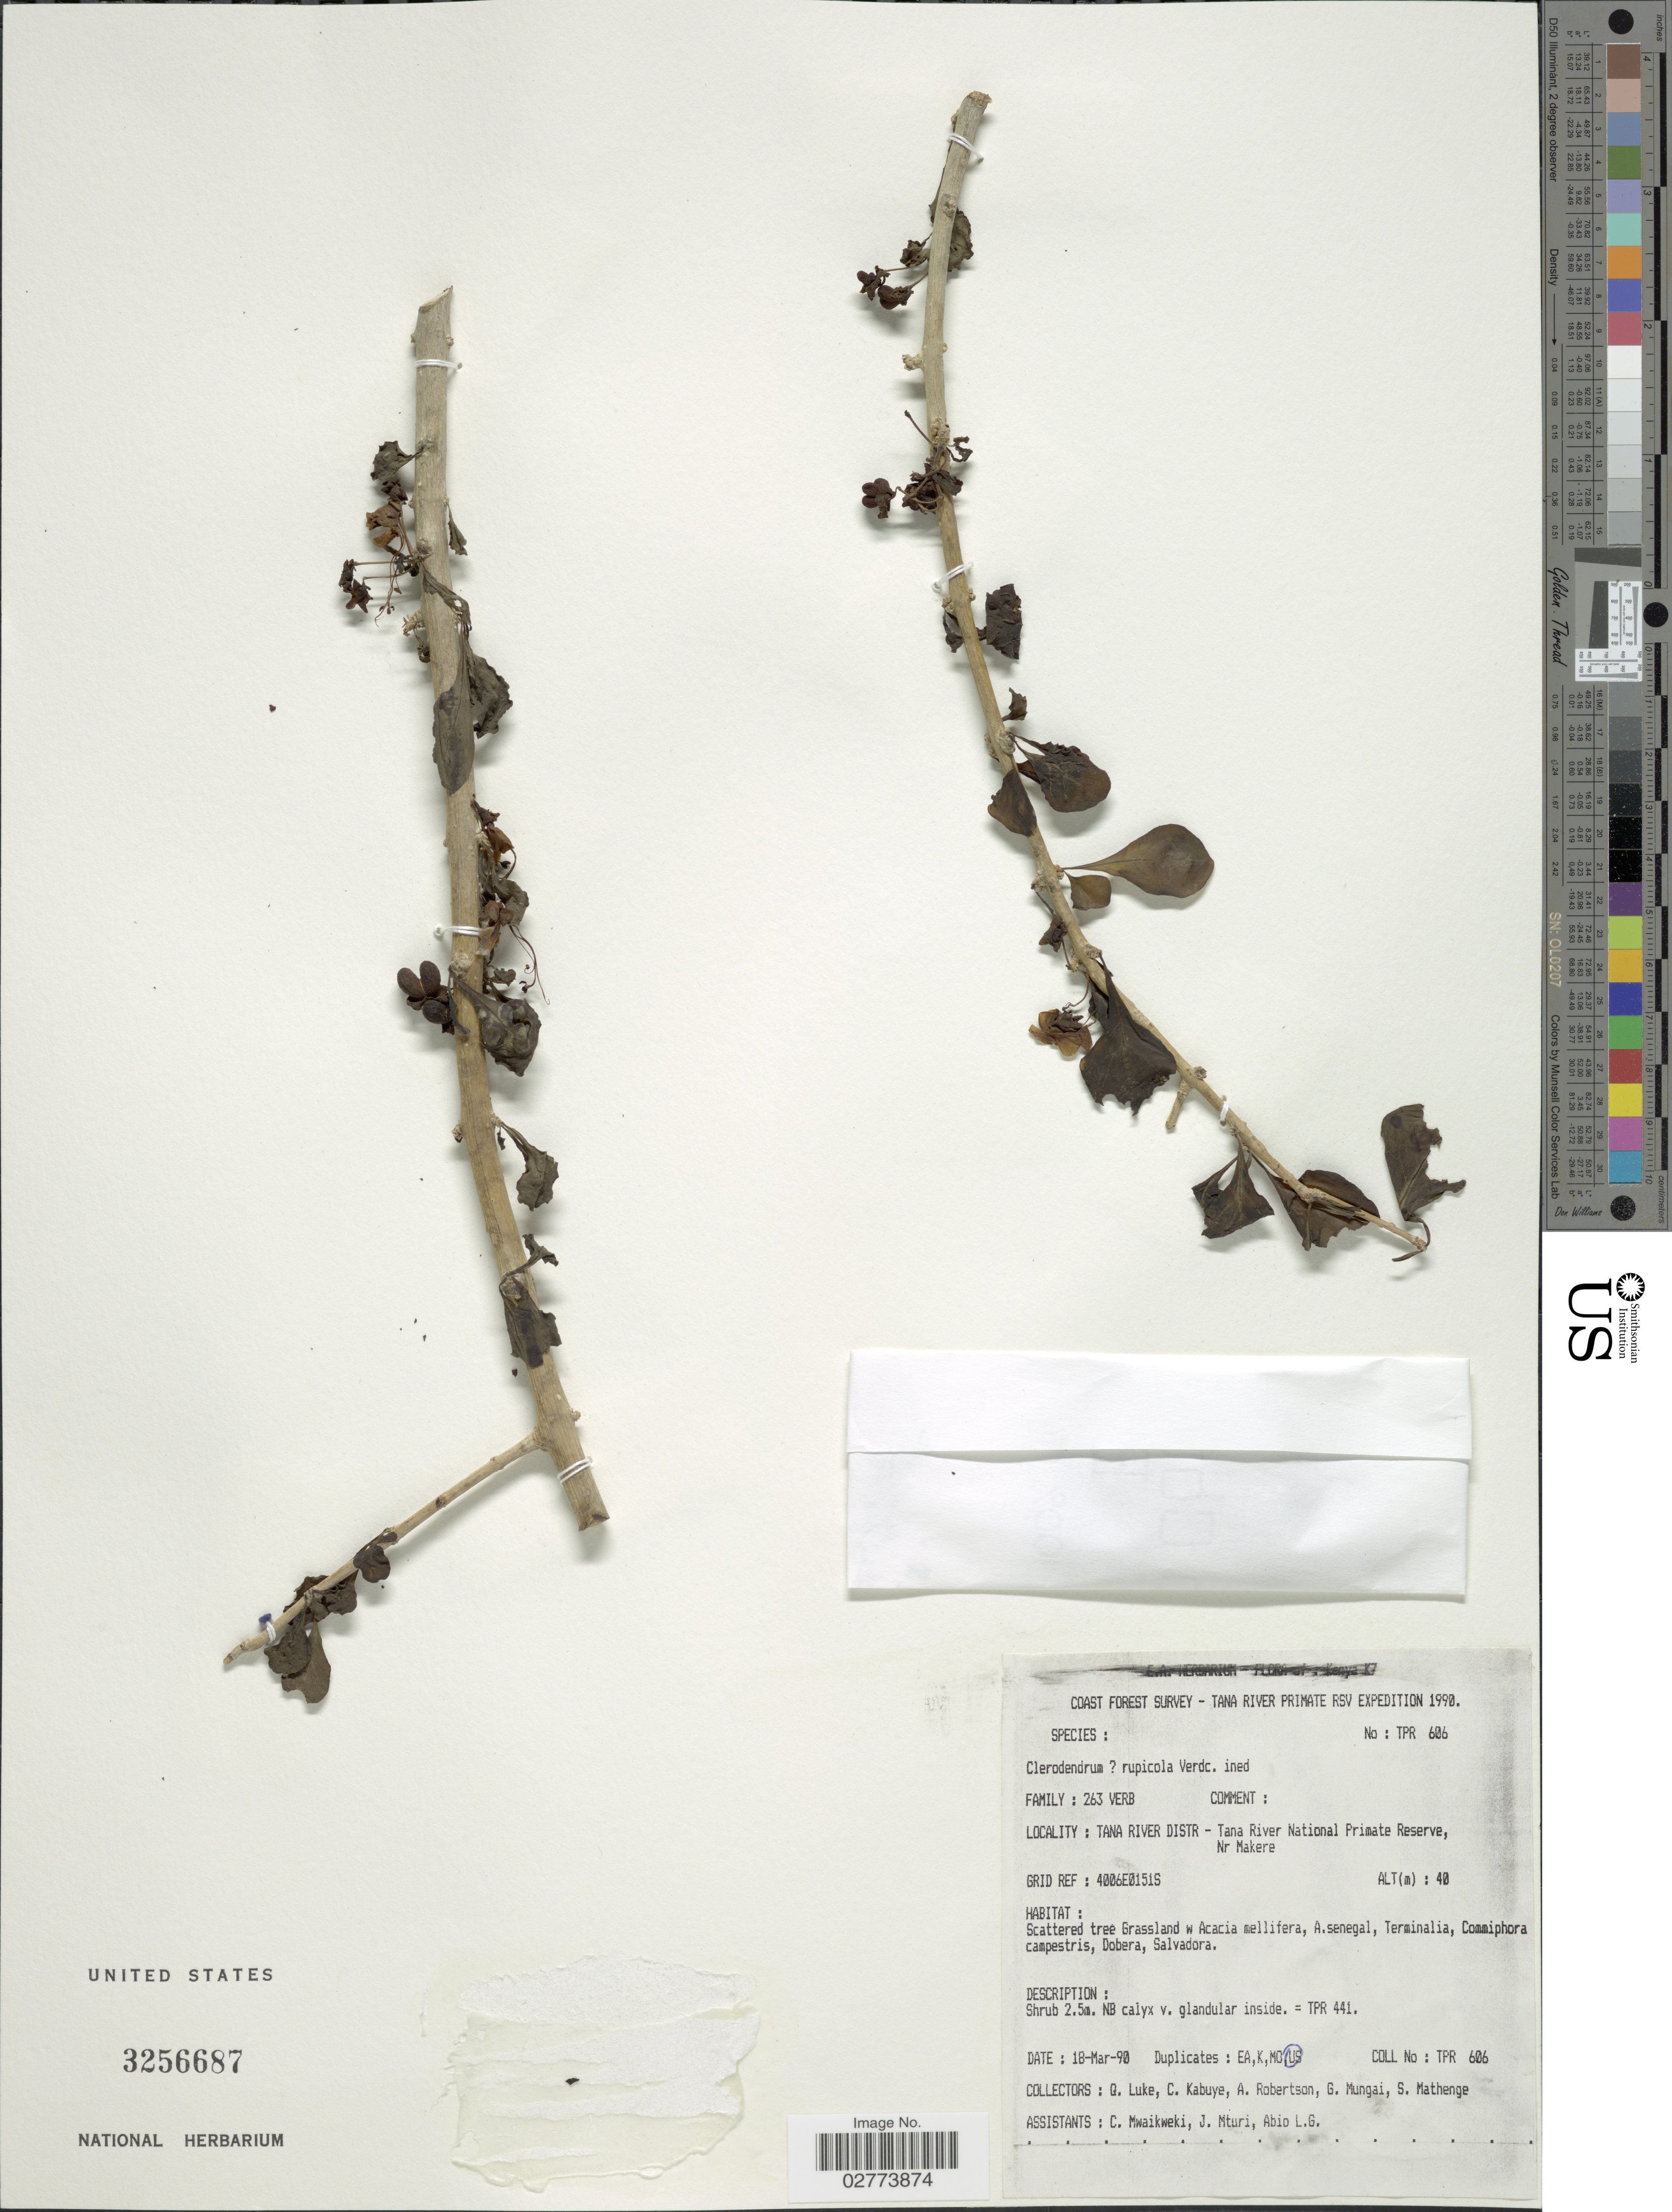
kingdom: Plantae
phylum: Tracheophyta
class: Magnoliopsida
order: Lamiales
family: Lamiaceae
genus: Clerodendrum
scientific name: Clerodendrum rupicola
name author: Verdc.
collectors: Q. Luke, C. Kabuye, A. Robertson, G. Mungai & et al.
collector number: TPR606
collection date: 1990-03-18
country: Kenya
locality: Coast Forest Survey - Tana River Primate RSV. Tana River Distr - Tana River National Primate Reserve, Nr Makere.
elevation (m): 40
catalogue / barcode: US 3256687